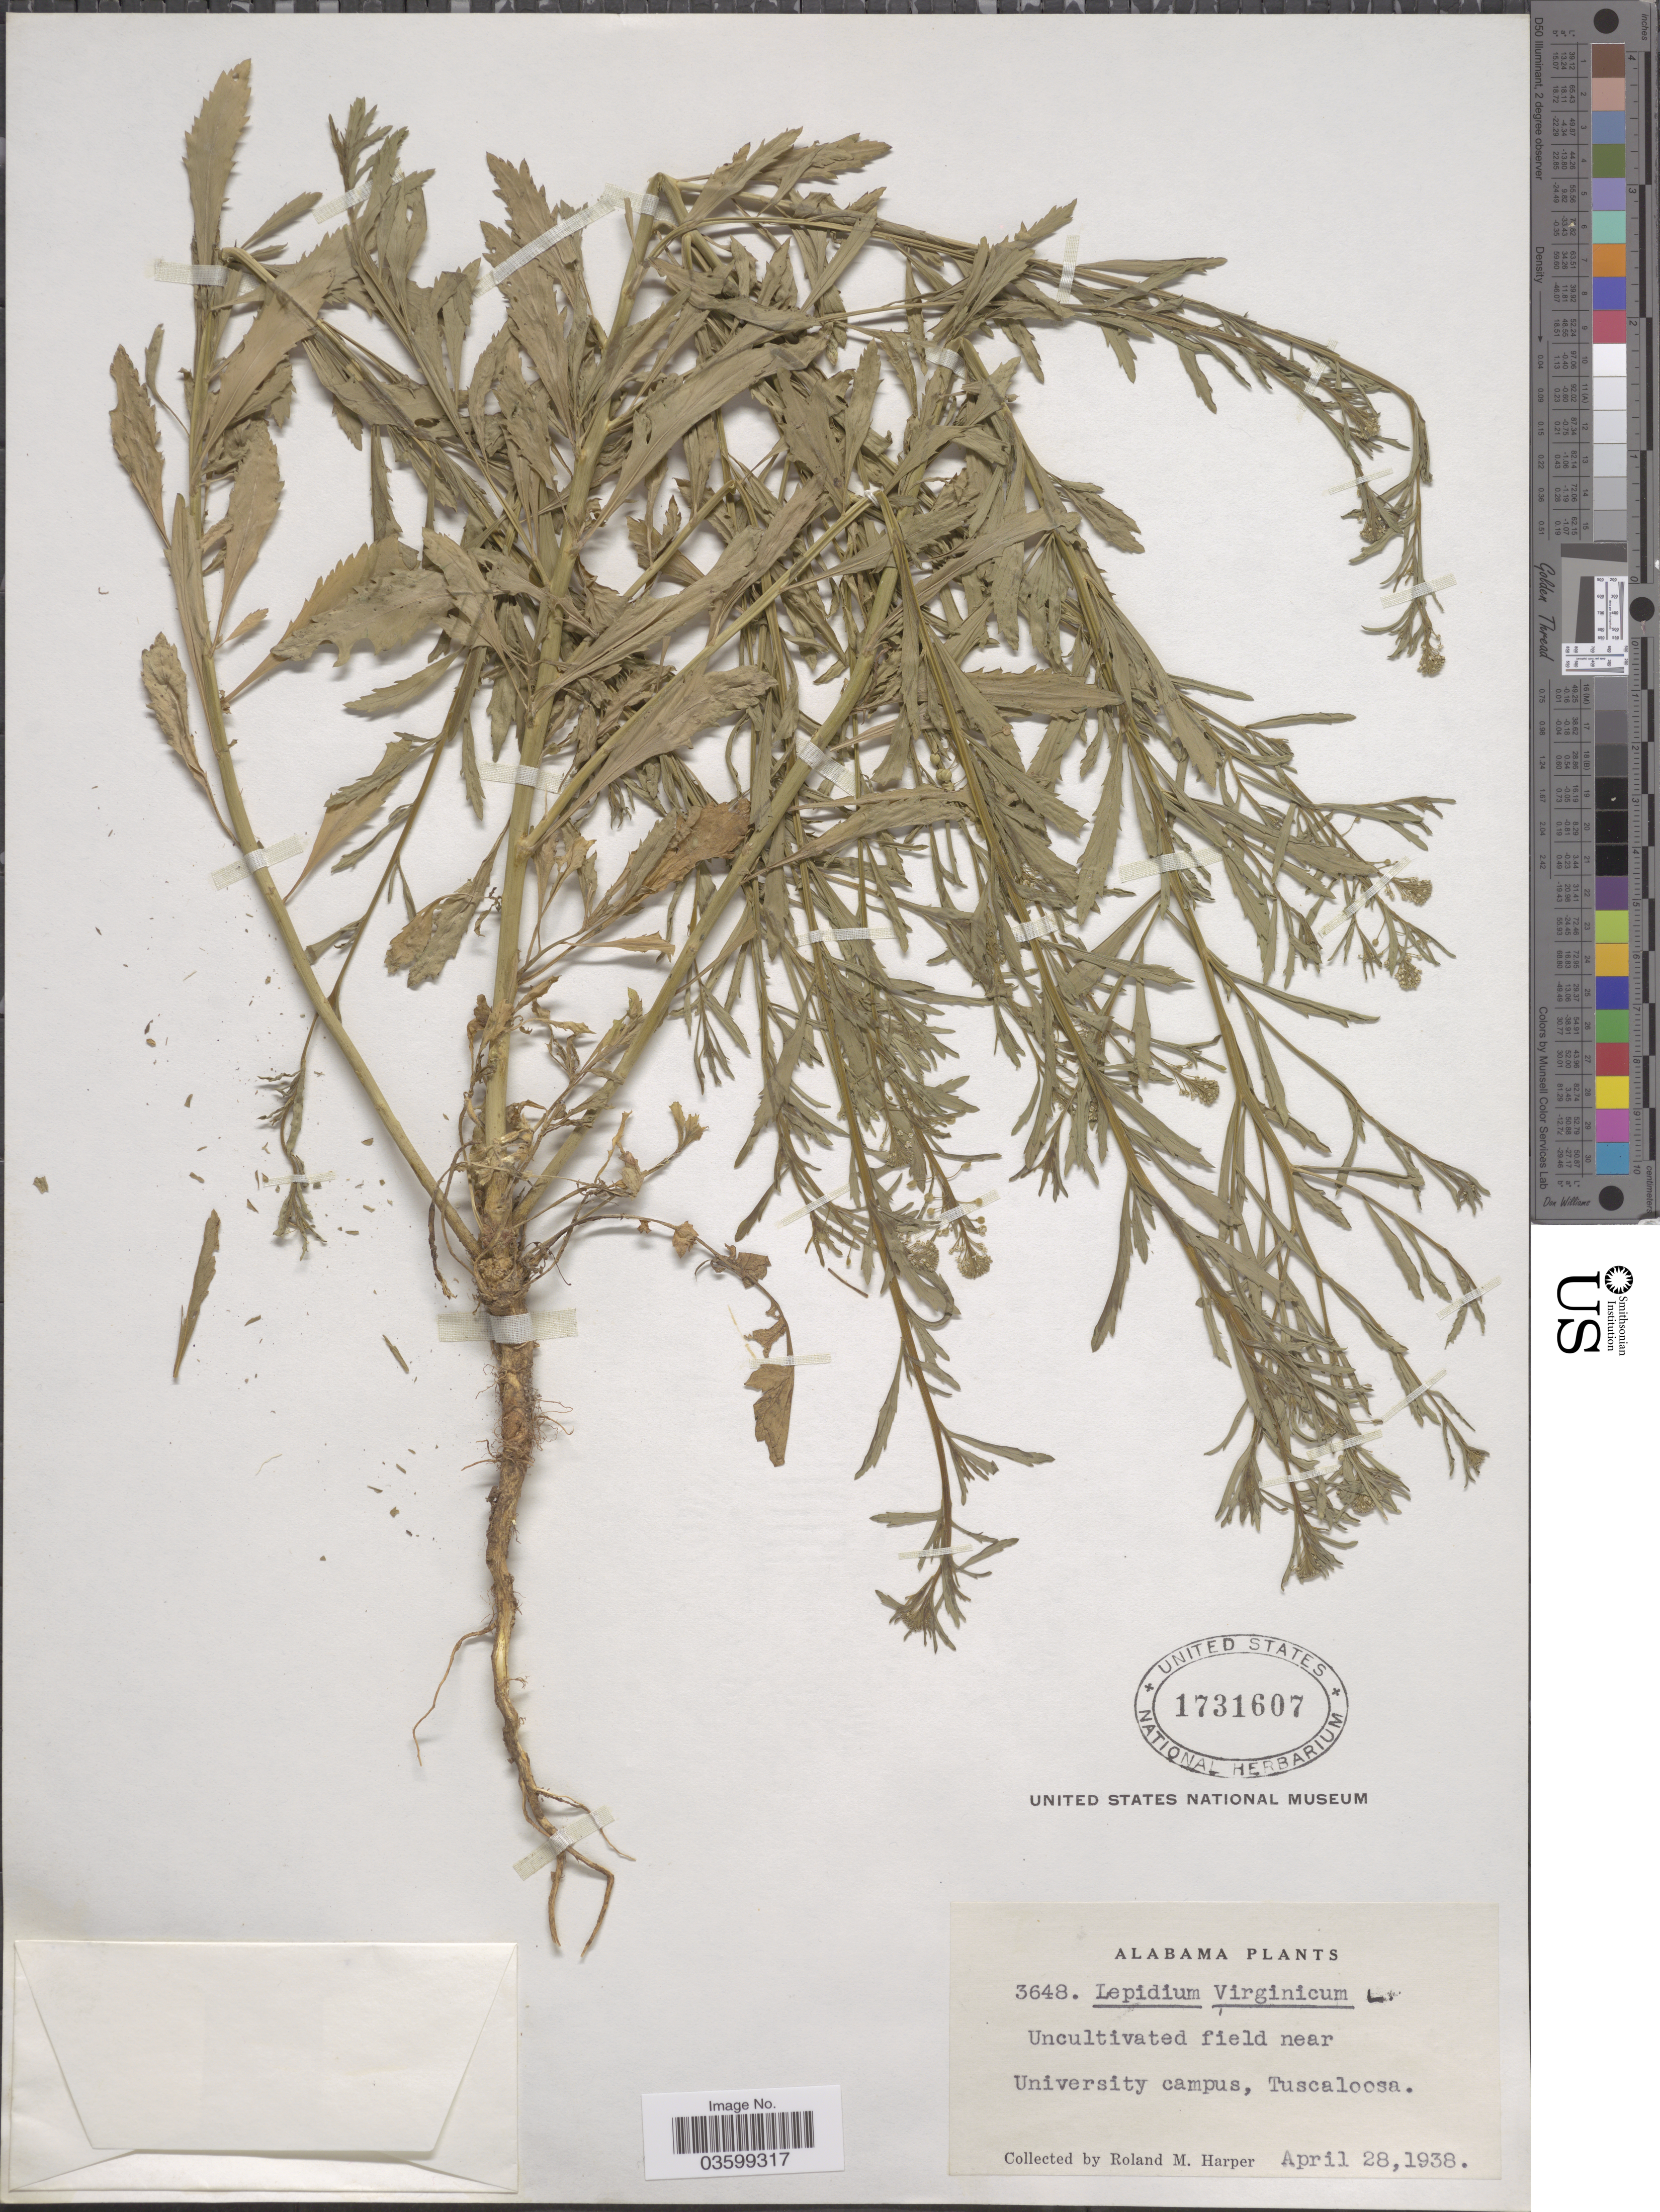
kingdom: Plantae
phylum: Tracheophyta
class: Magnoliopsida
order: Brassicales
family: Brassicaceae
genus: Lepidium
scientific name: Lepidium virginicum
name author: L.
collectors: R. M. Harper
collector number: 3648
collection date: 1938-04-28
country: United States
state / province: Alabama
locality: University campus, Tuscaloosa.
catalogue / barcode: US 1731607